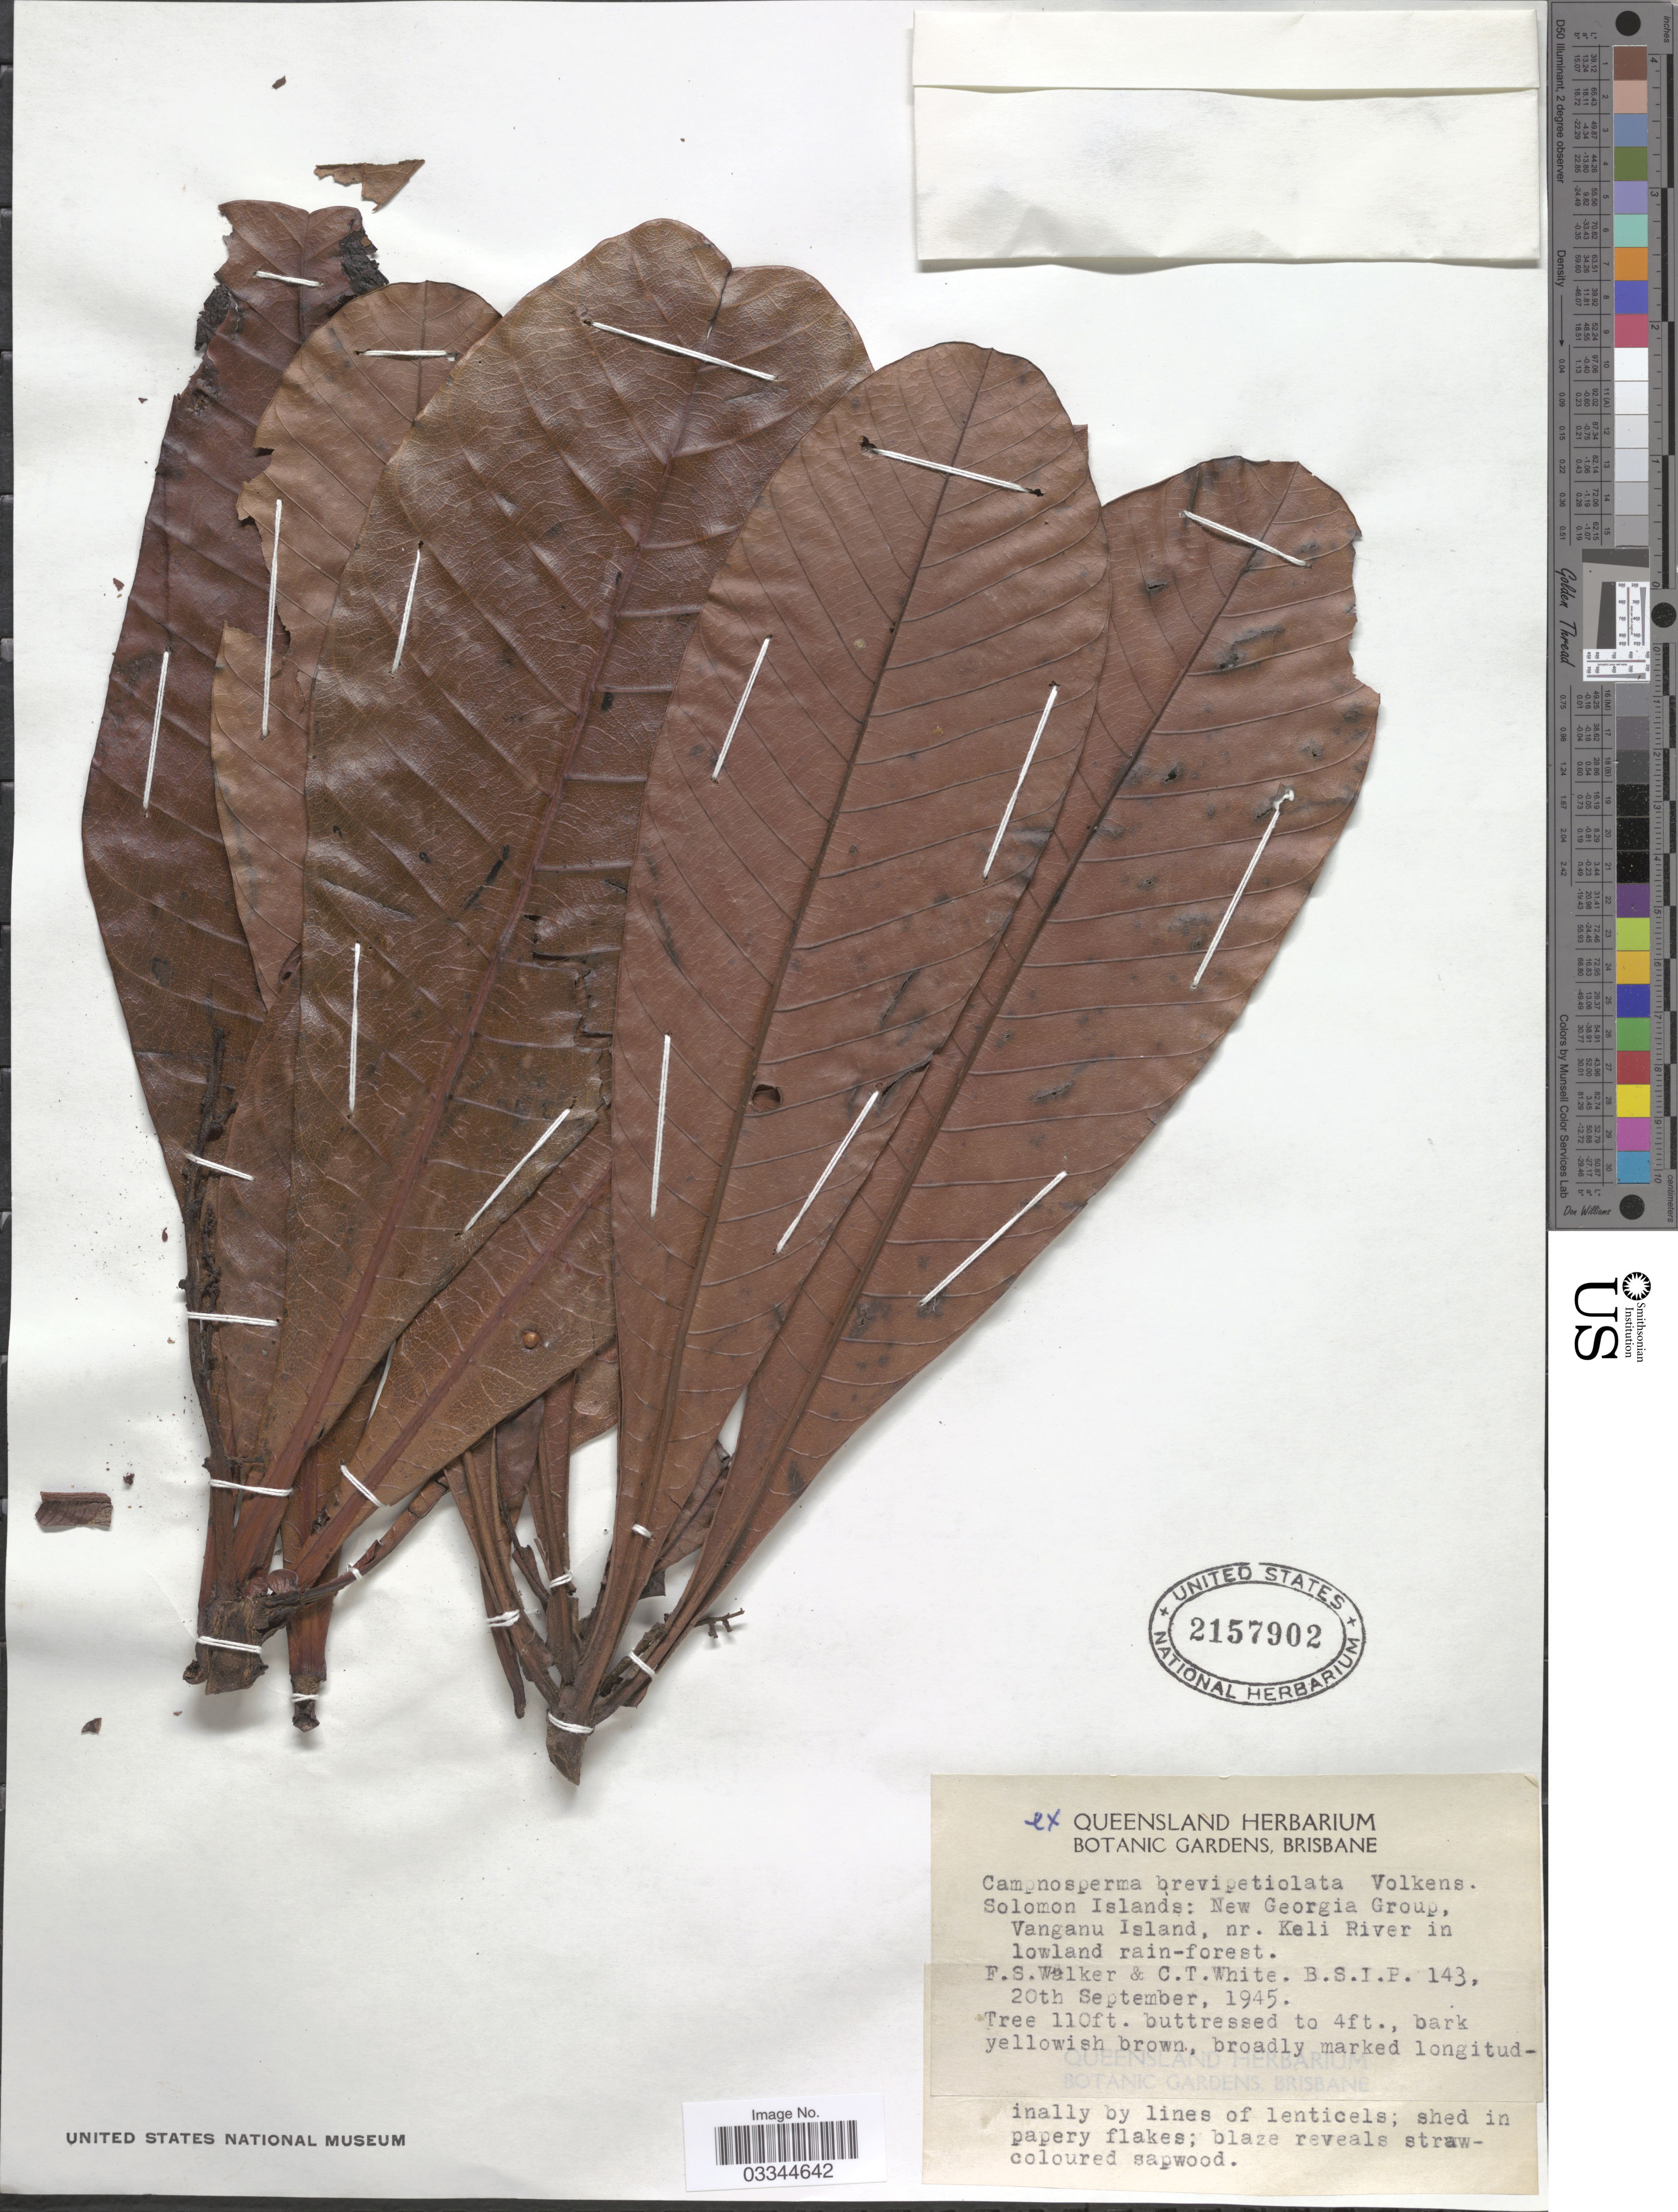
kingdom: Plantae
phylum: Tracheophyta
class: Magnoliopsida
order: Sapindales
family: Anacardiaceae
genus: Campnosperma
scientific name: Campnosperma brevipetiolatum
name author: Volk.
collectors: F. Walker & C. T. White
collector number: BSIP143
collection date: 1945-09-20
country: Solomon Islands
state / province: Solomon Islands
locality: Solomon Islands: New Georgia Group, Vanganu Island, nr. Keli River in lowland rain-forest.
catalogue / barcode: US 2157902